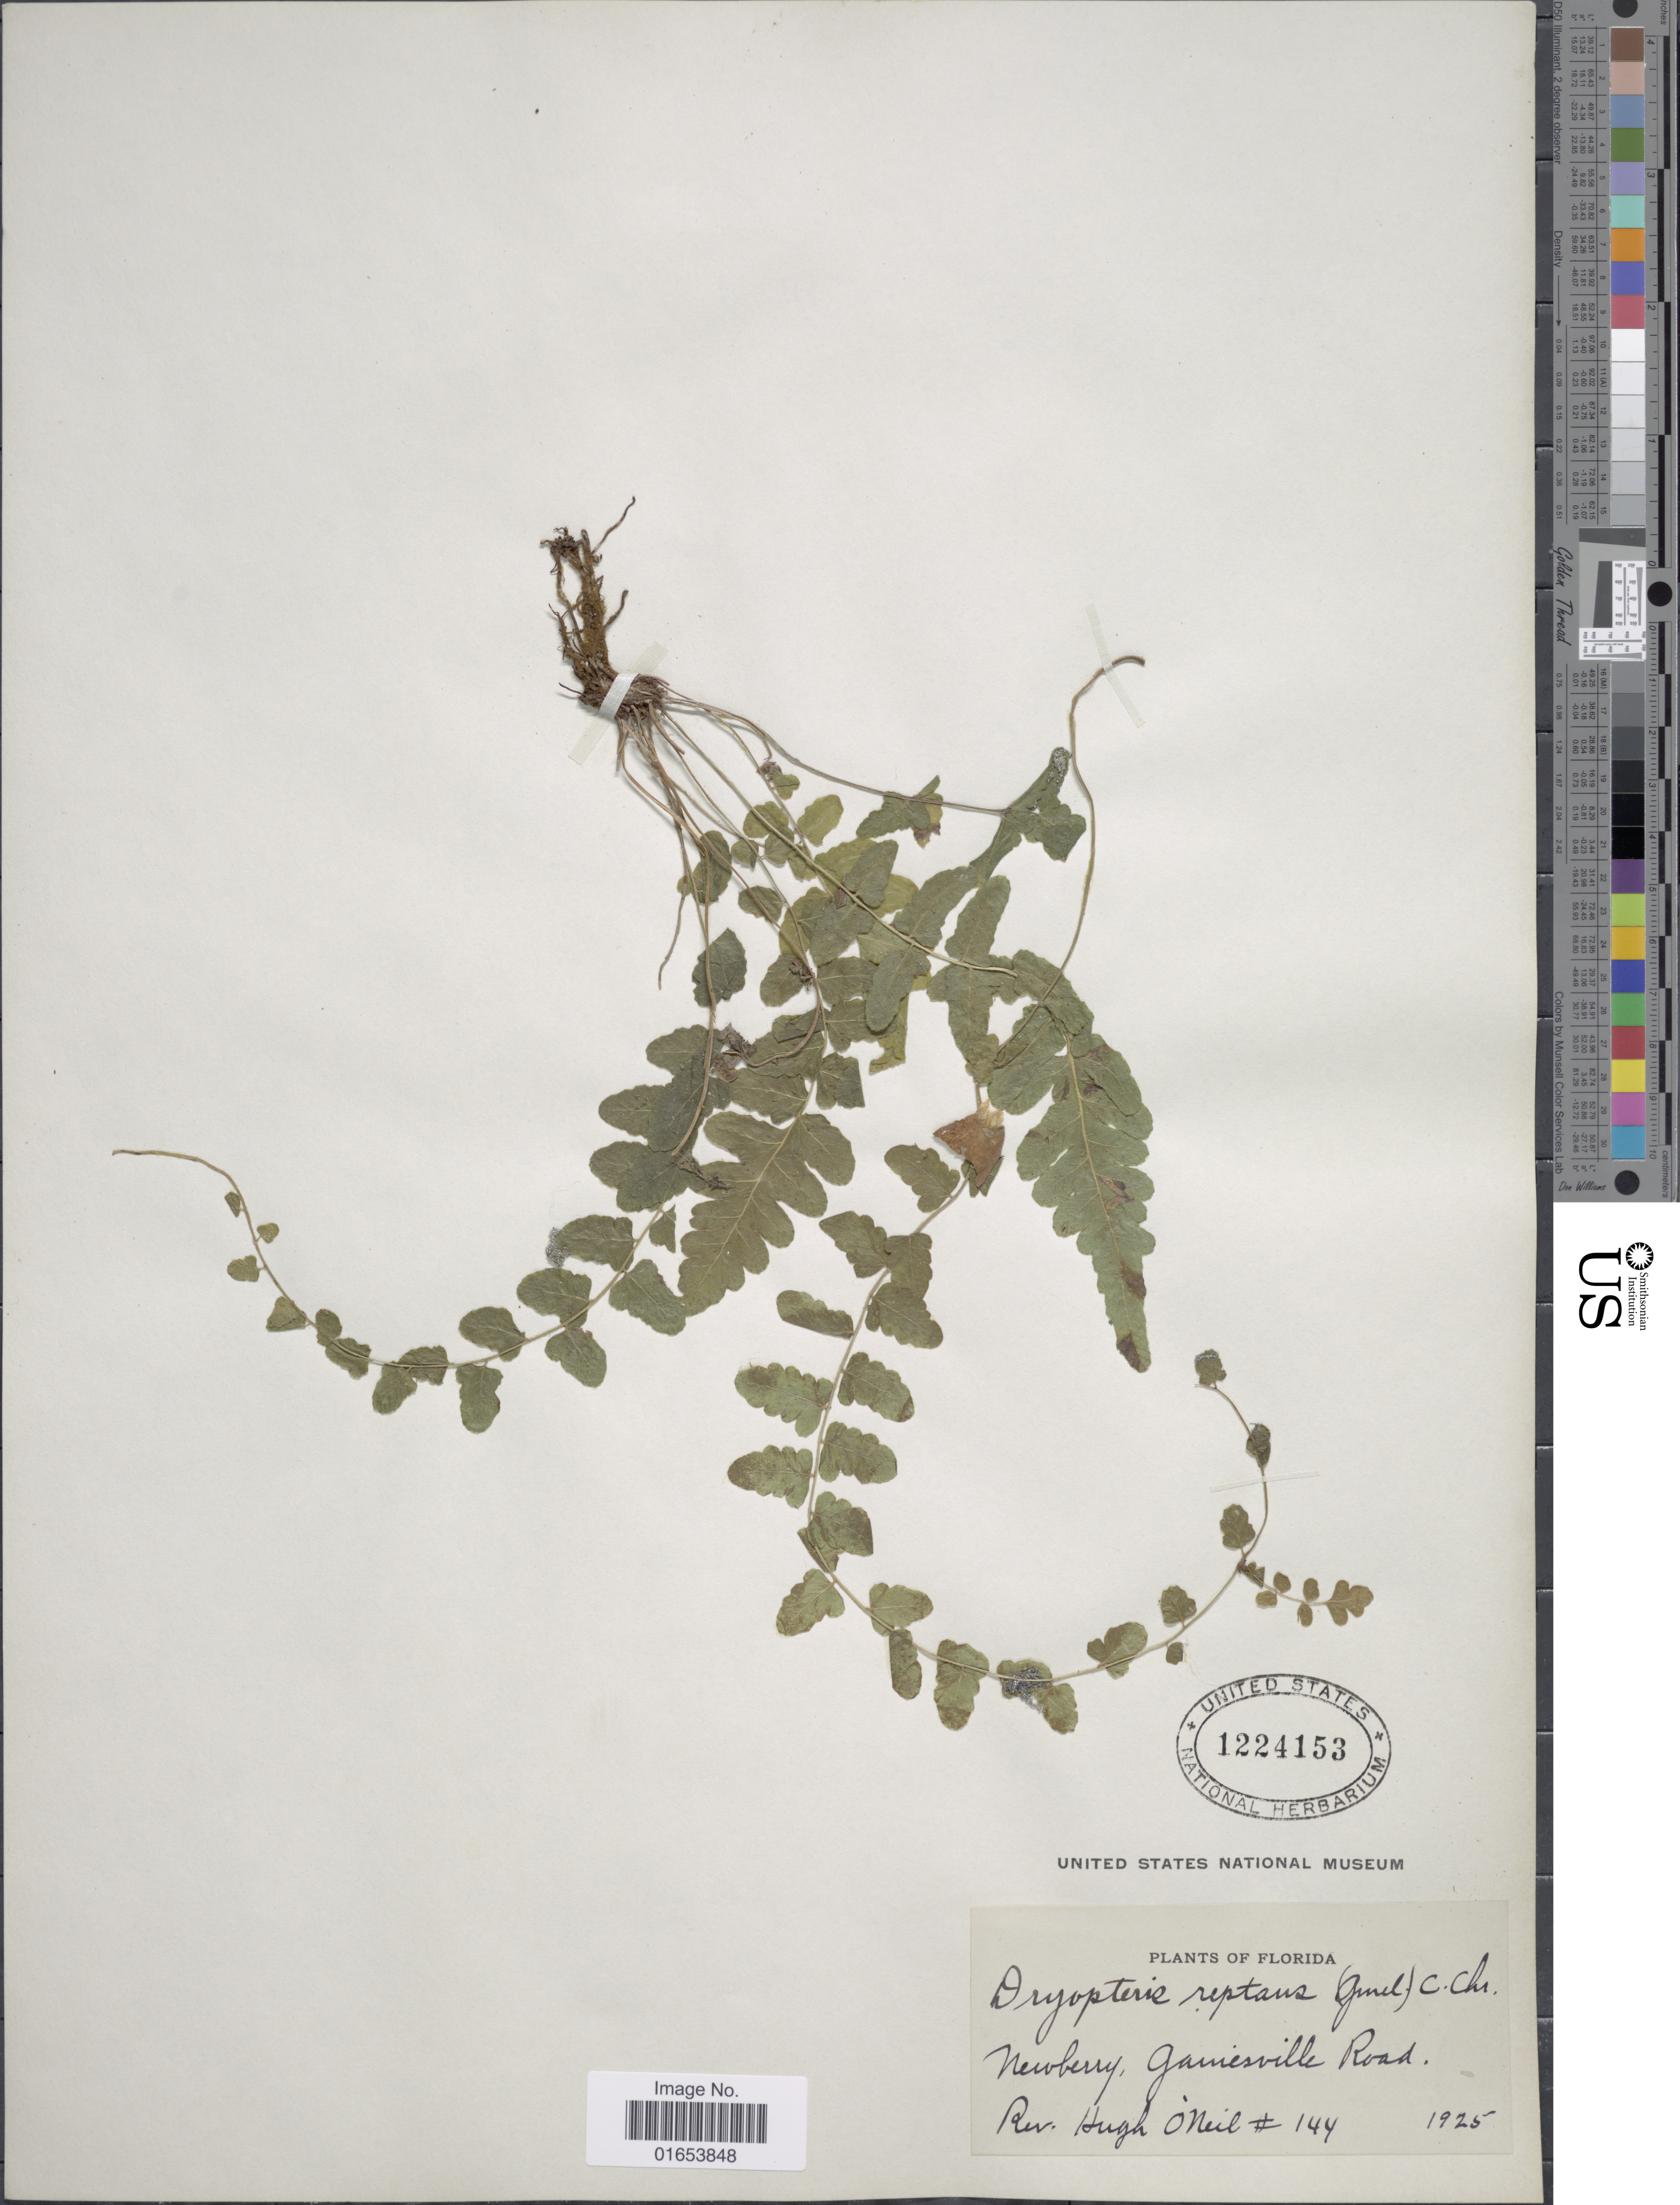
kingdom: Plantae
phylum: Tracheophyta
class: Polypodiopsida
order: Polypodiales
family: Thelypteridaceae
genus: Goniopteris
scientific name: Goniopteris reptans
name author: (J.F. Gmel.) C. Presl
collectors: H. T. O' Neill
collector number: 144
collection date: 1925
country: United States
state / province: Florida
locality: Newberry, Gainesville Road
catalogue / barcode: US 1224153